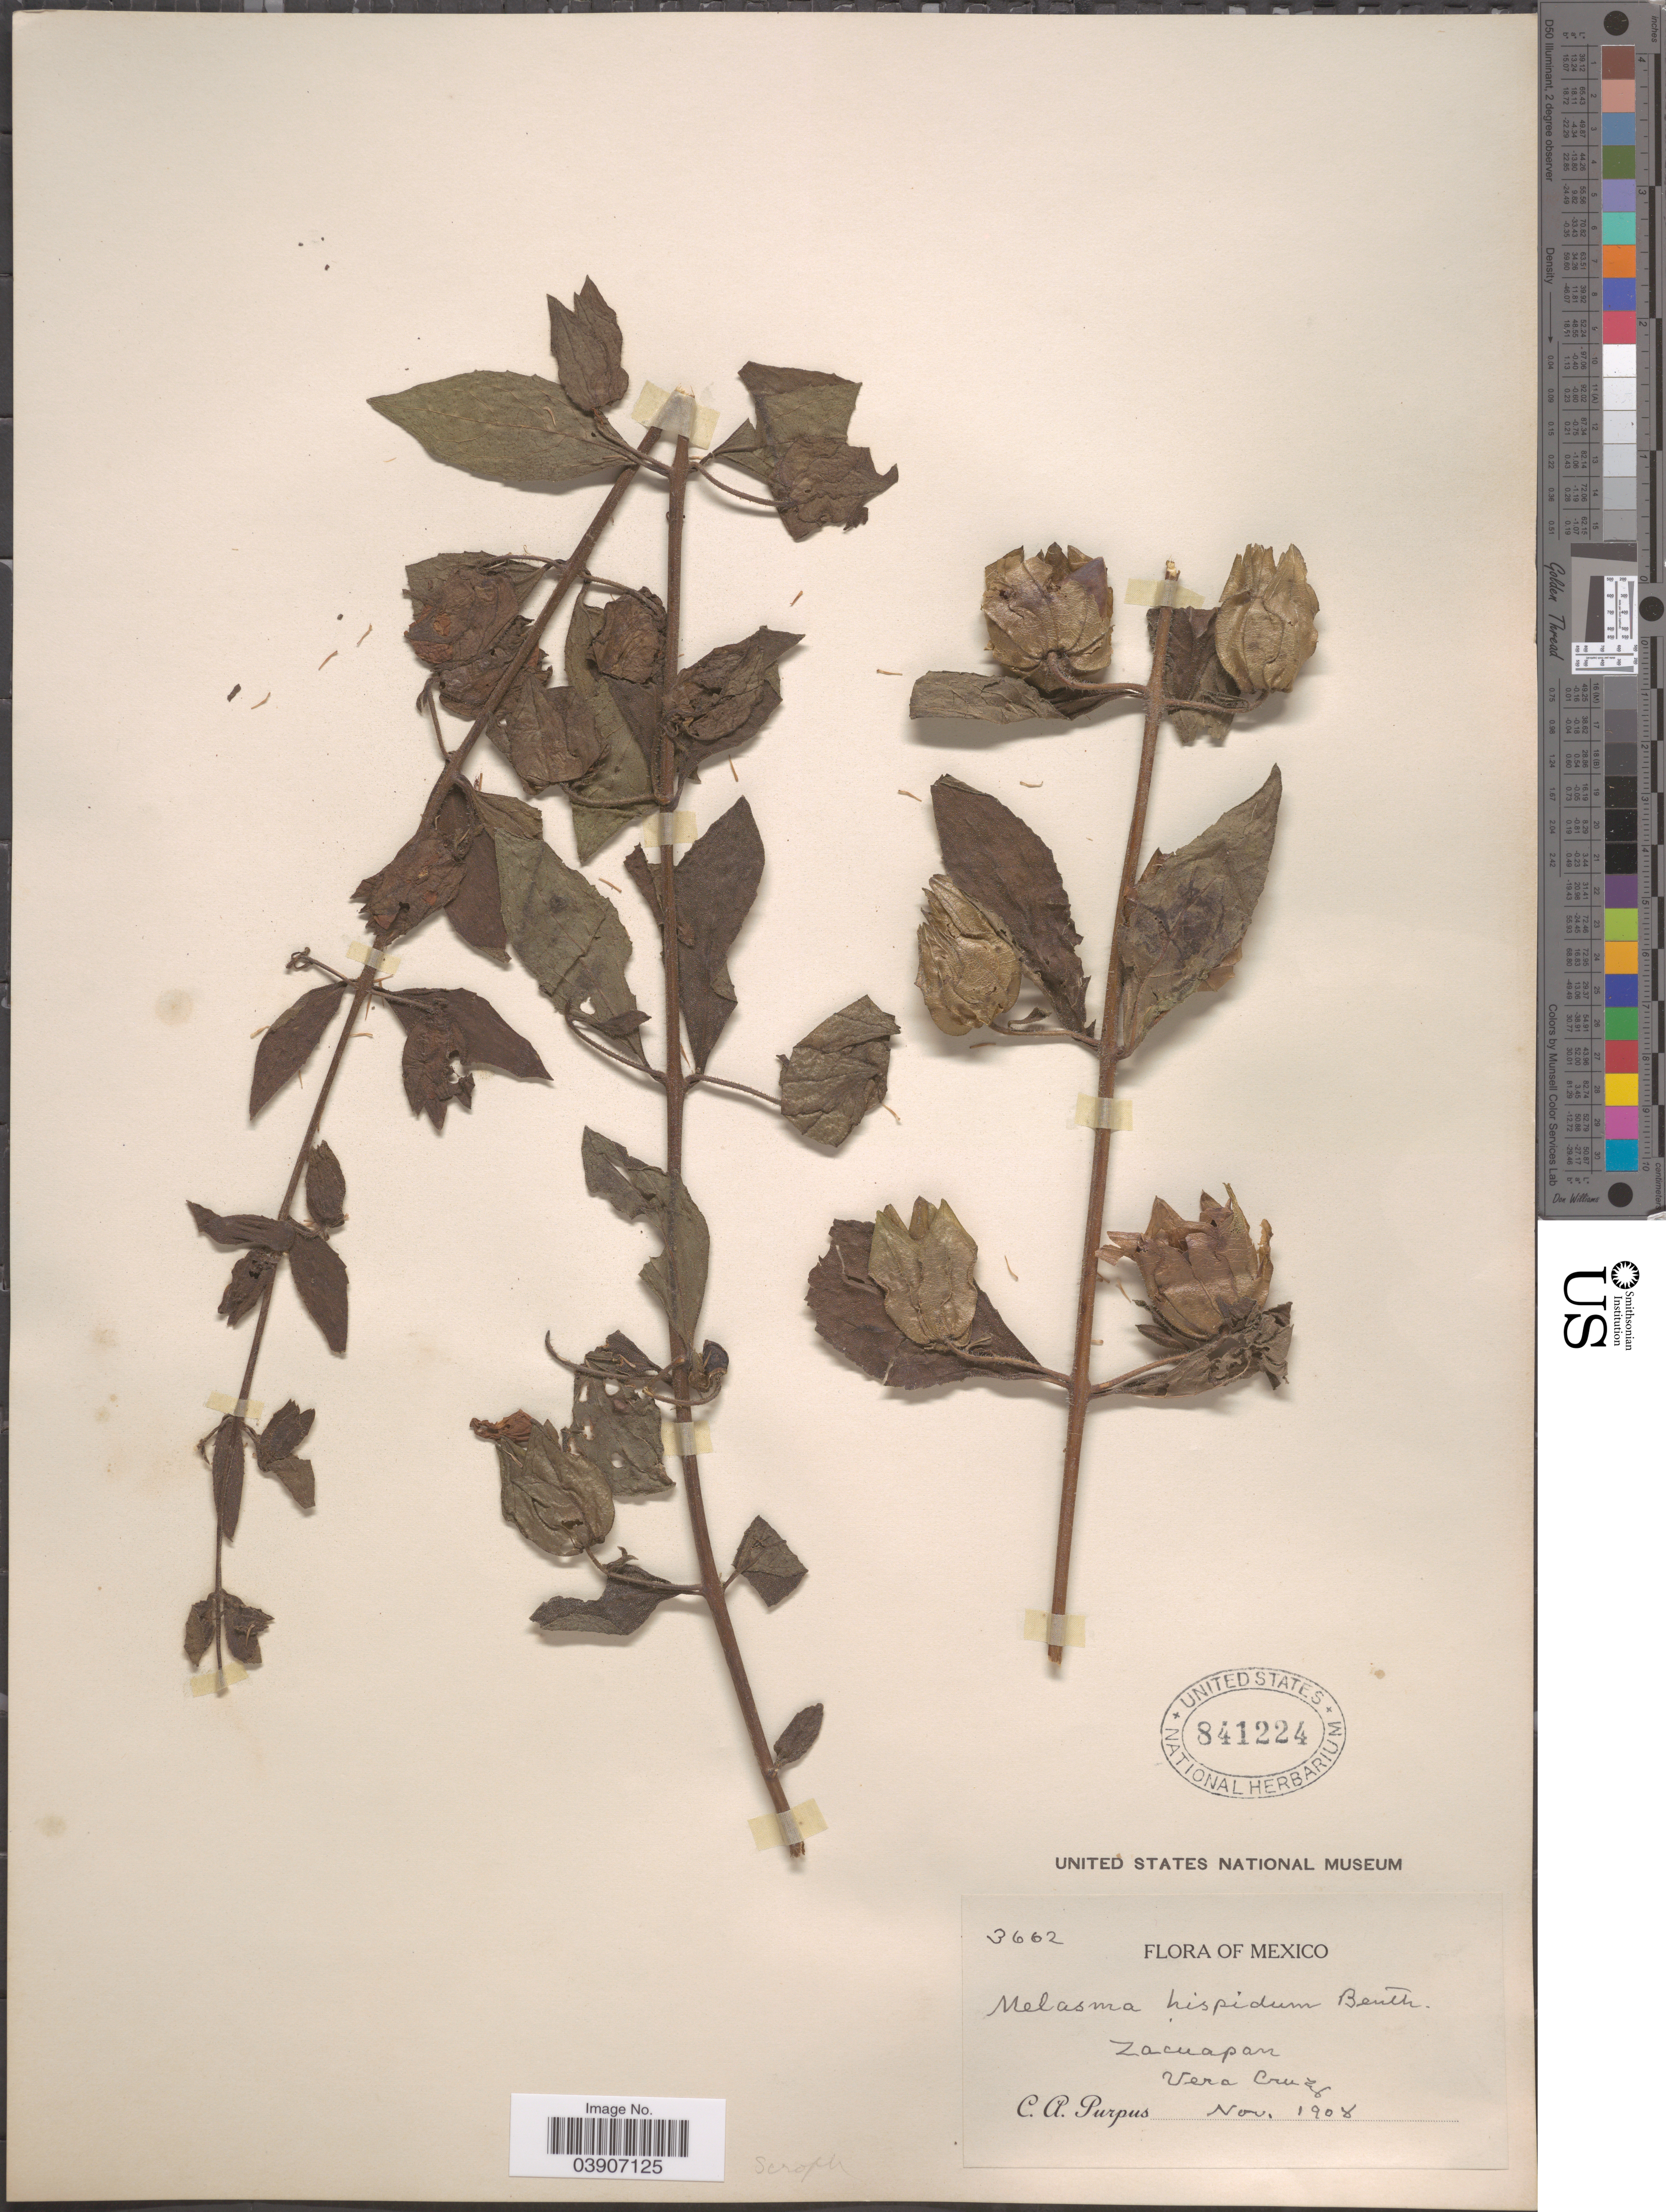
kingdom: Plantae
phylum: Tracheophyta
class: Magnoliopsida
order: Lamiales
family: Orobanchaceae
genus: Melasma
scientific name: Melasma hispidum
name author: (Schltdl. & Cham.) Benth.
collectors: C. A. Purpus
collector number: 3662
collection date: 1908-11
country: Mexico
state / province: Veracruz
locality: Zacuapan. Vera Cruz.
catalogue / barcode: US 841224